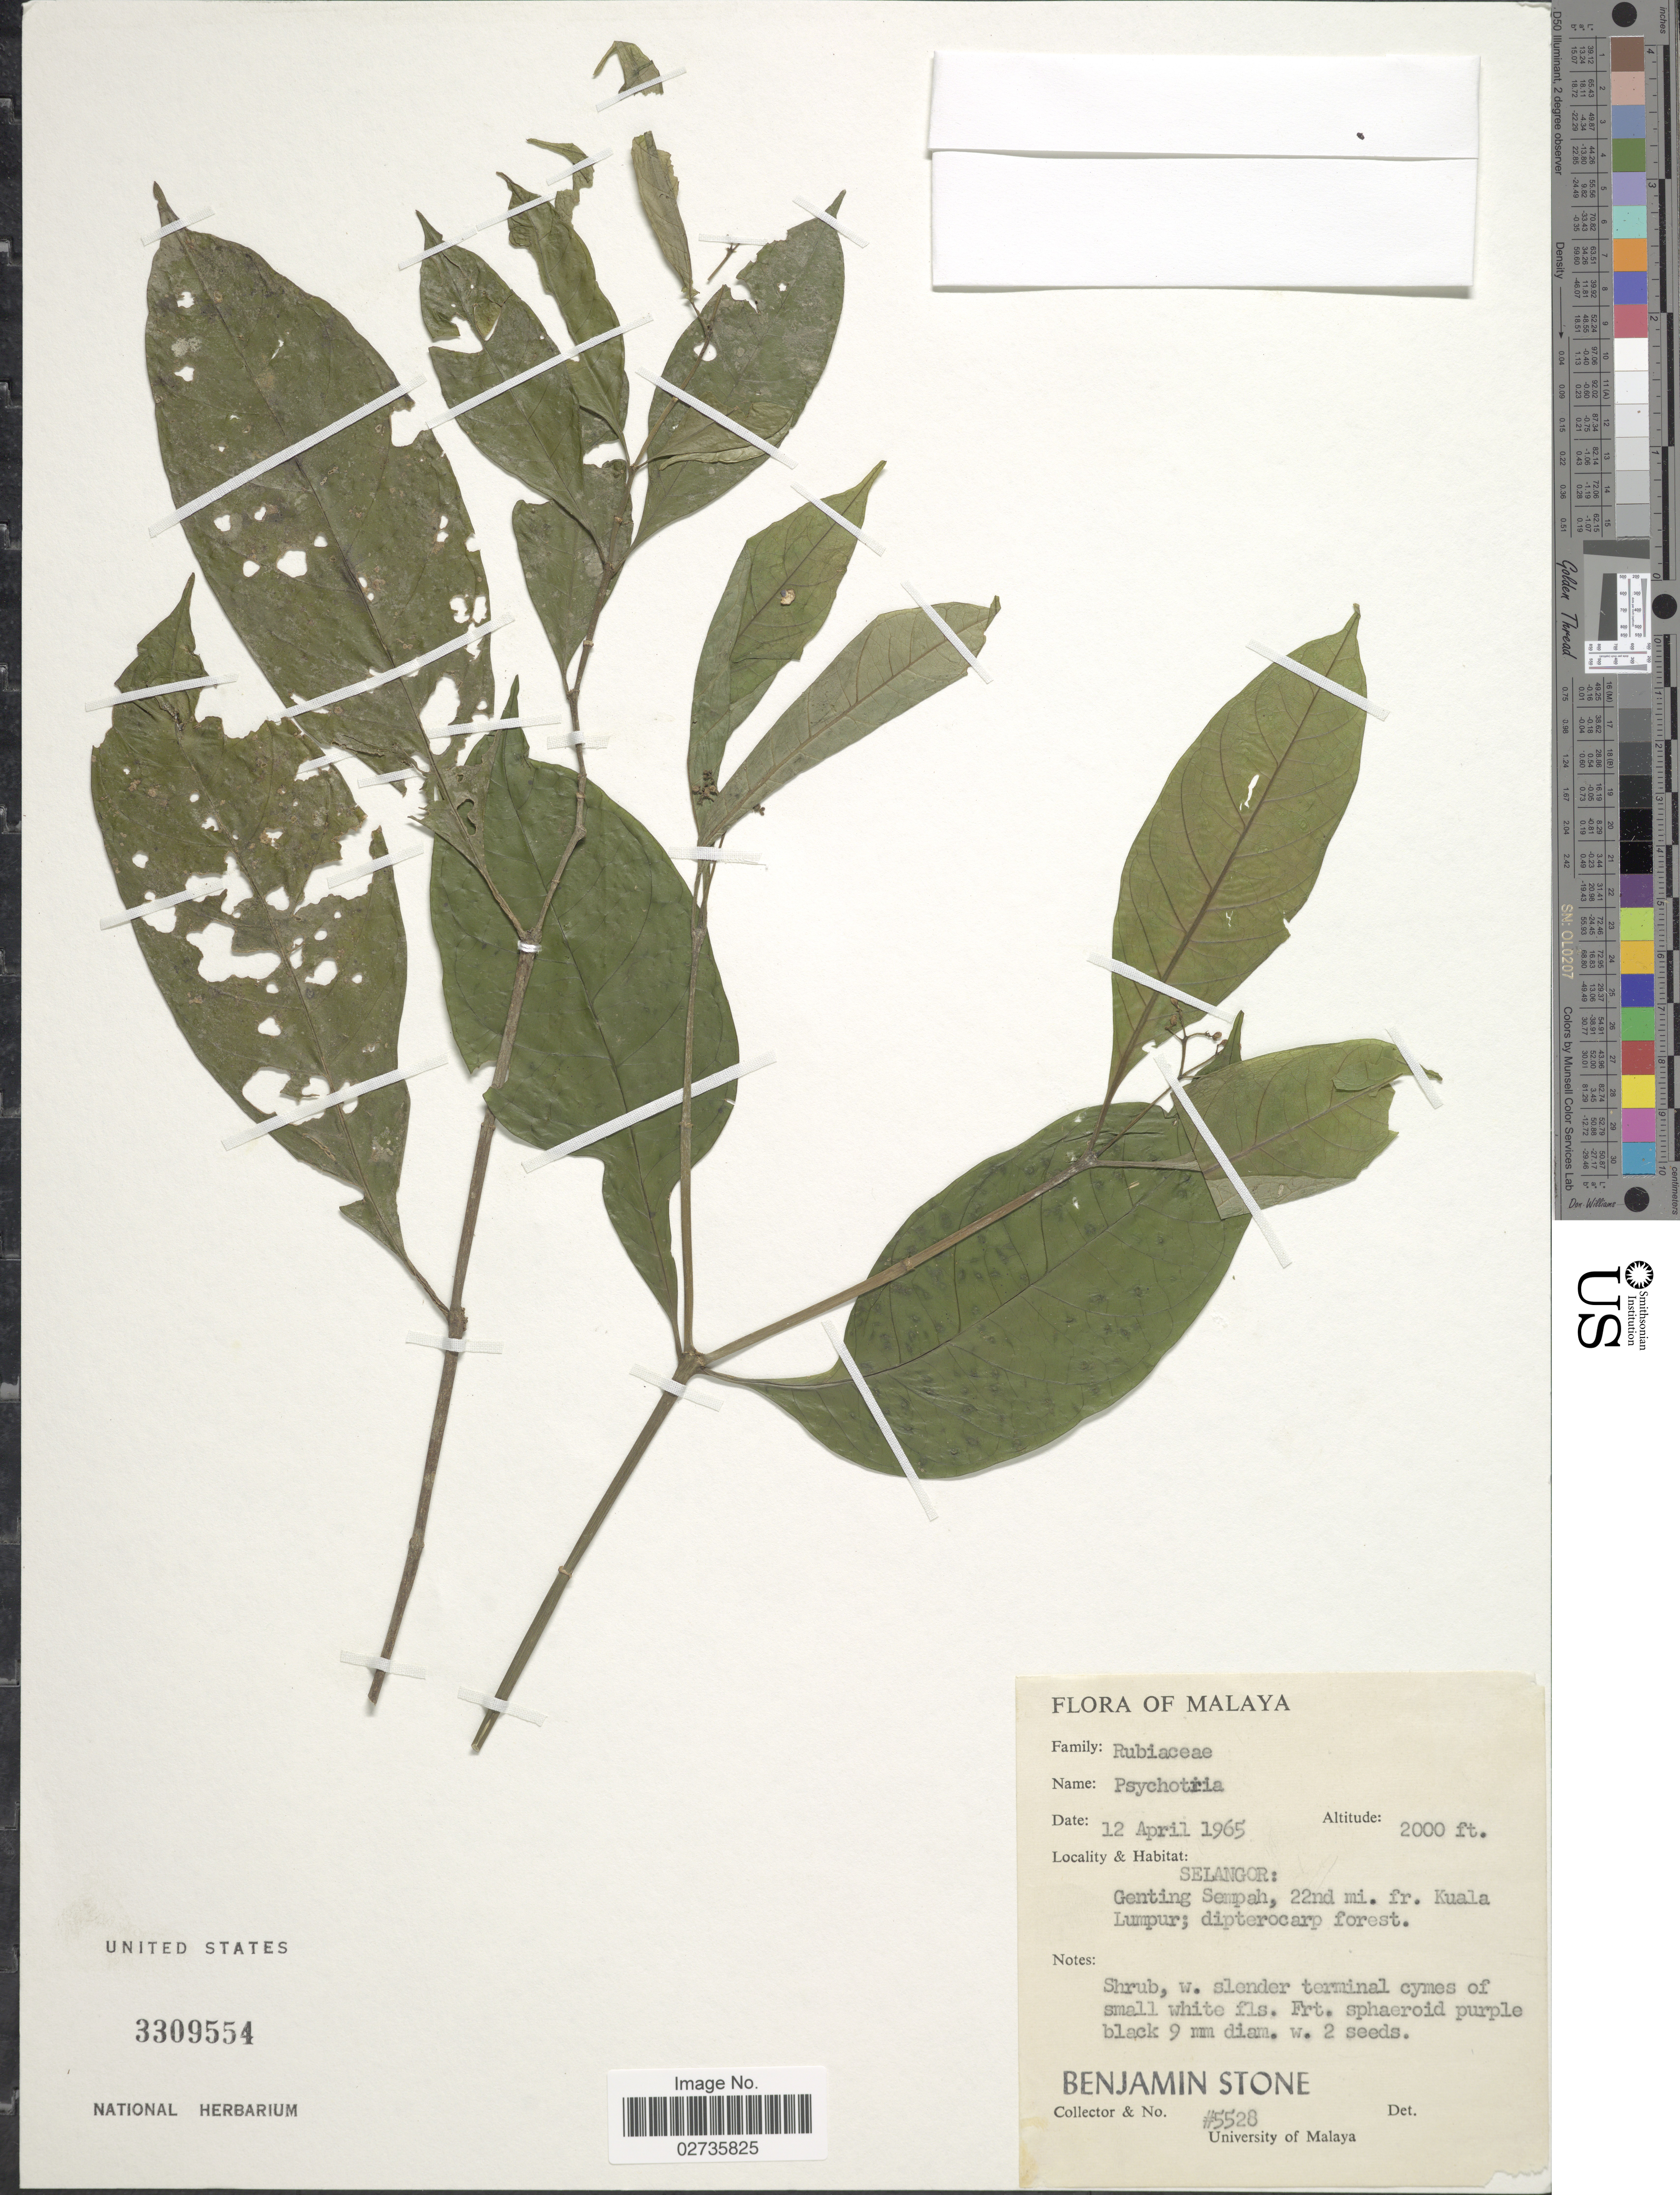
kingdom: Plantae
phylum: Tracheophyta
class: Magnoliopsida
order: Gentianales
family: Rubiaceae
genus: Psychotria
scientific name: Psychotria sp.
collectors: B. C. Stone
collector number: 5528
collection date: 1965-04-12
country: Malaysia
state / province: Selangor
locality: Malaya. Genting Sempah, 22nd mi fr. Kuala Lumpur; dipterocarp forest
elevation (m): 610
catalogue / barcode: US 3309554